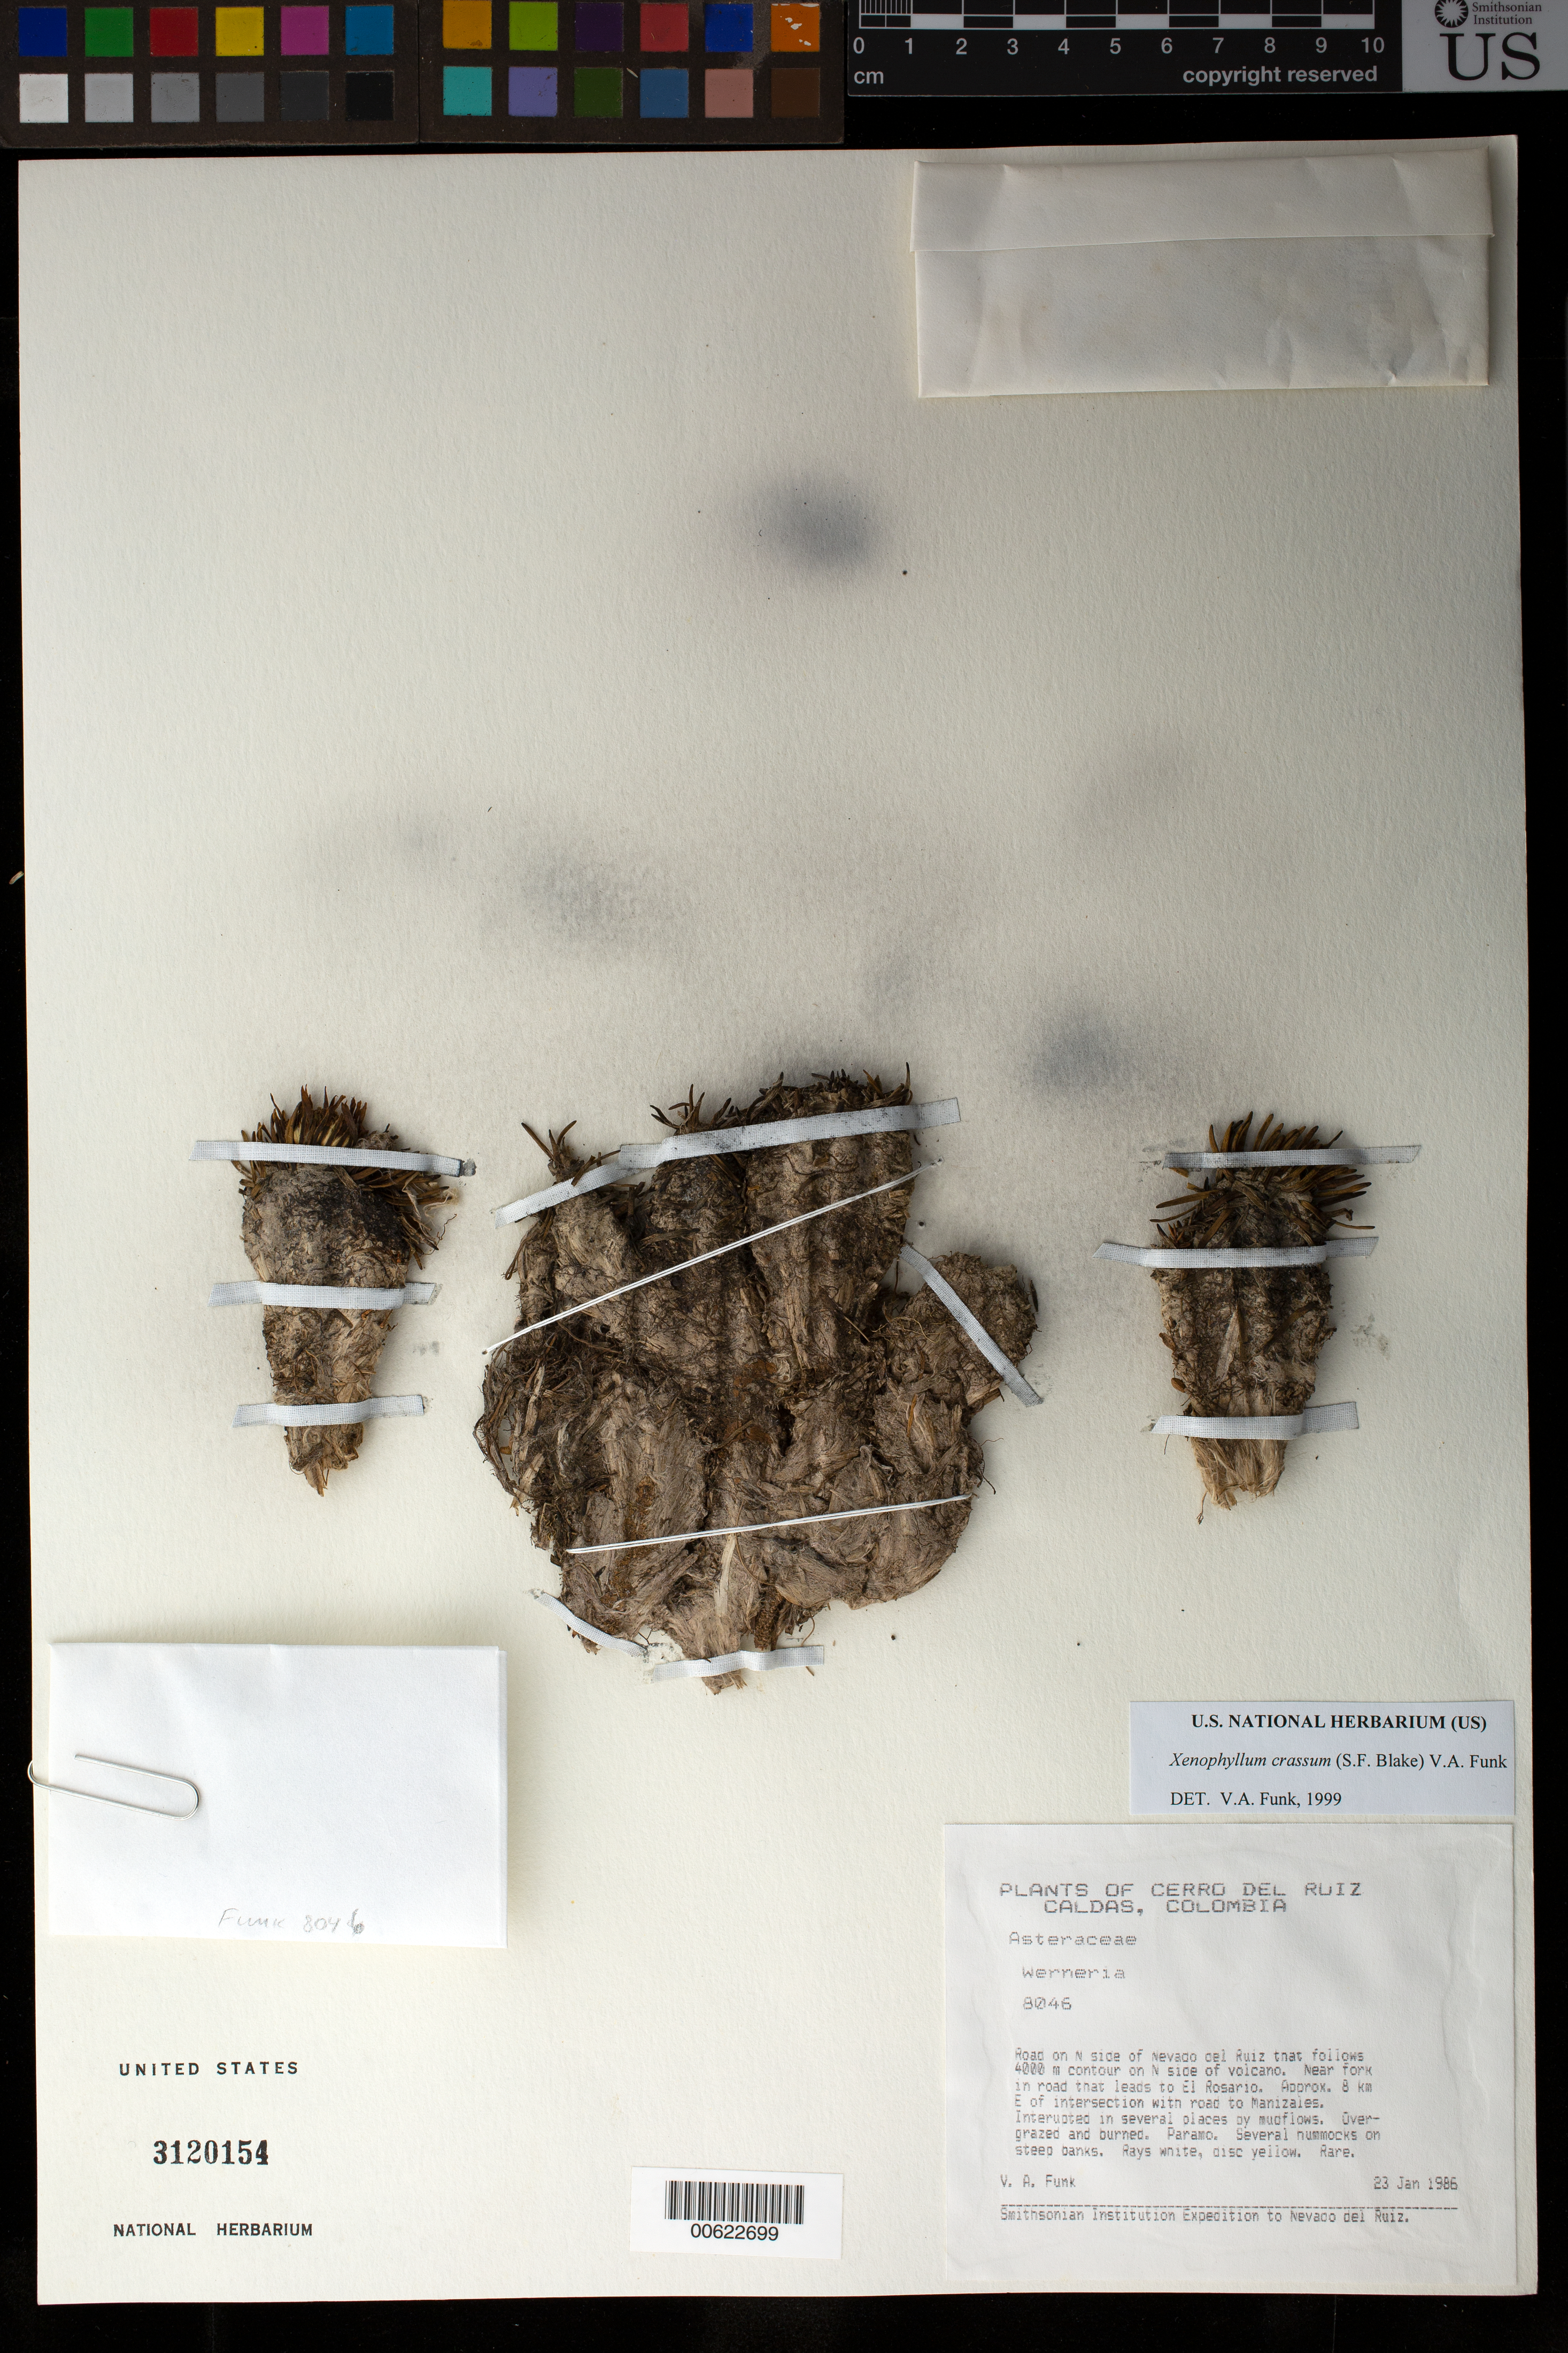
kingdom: Plantae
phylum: Tracheophyta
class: Magnoliopsida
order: Asterales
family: Asteraceae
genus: Xenophyllum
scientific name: Xenophyllum crassum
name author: (S.F. Blake) V.A. Funk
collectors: V. Funk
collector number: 8046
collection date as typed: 23-Jan-86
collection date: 1986-01-23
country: Colombia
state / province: Caldas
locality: Nevado del Ruiz, road on N side that follows 4000 m contour on N side of volcano, near fork in road that leads to El Rosario. Approx. 8 km E of intersection with road to Manizales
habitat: Overgrazed, burned paramo; several hummocks on steep banks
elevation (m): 4000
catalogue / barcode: US 3120154